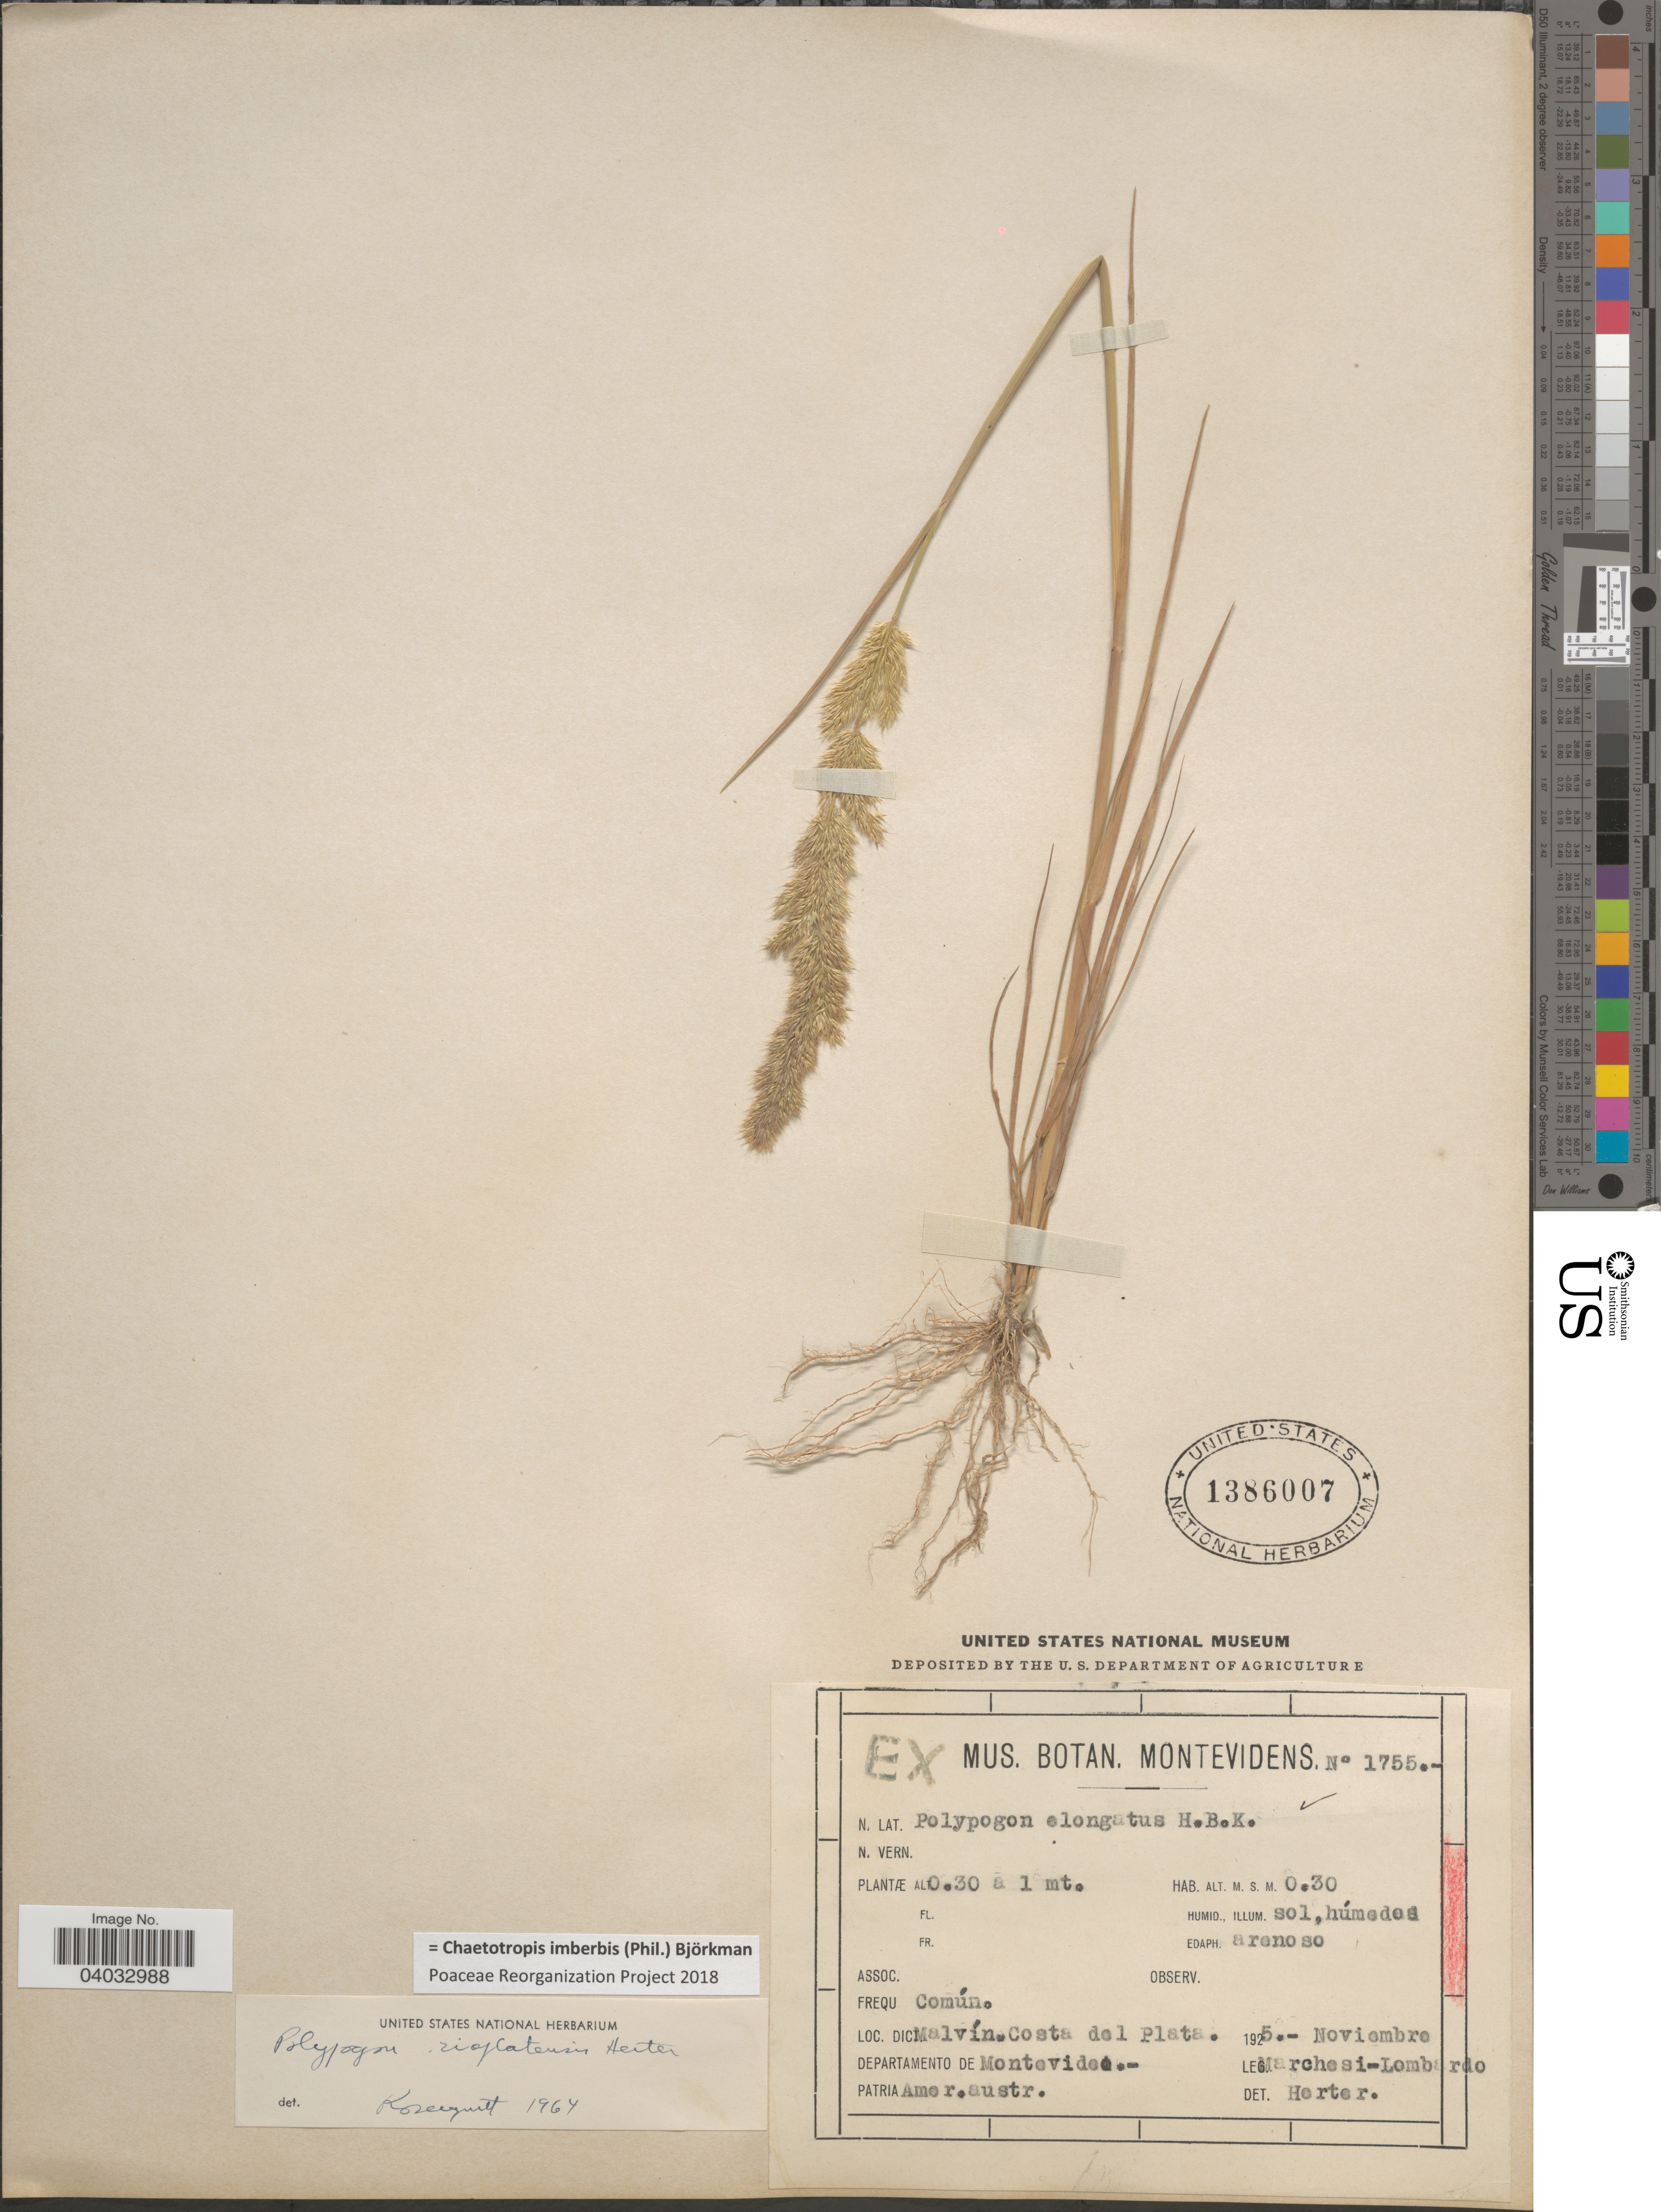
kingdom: Plantae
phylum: Tracheophyta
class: Liliopsida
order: Poales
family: Poaceae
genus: Chaetotropis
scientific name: Chaetotropis imberbis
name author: (Phil.) Björkman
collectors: Marchesi & Lombardo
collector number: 1755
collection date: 1925-11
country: Uruguay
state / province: Montevideo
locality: Malvín. Costa del Plata. Departamento de Montevideo. Amer.austr.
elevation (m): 0.3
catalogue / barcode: US 1386007